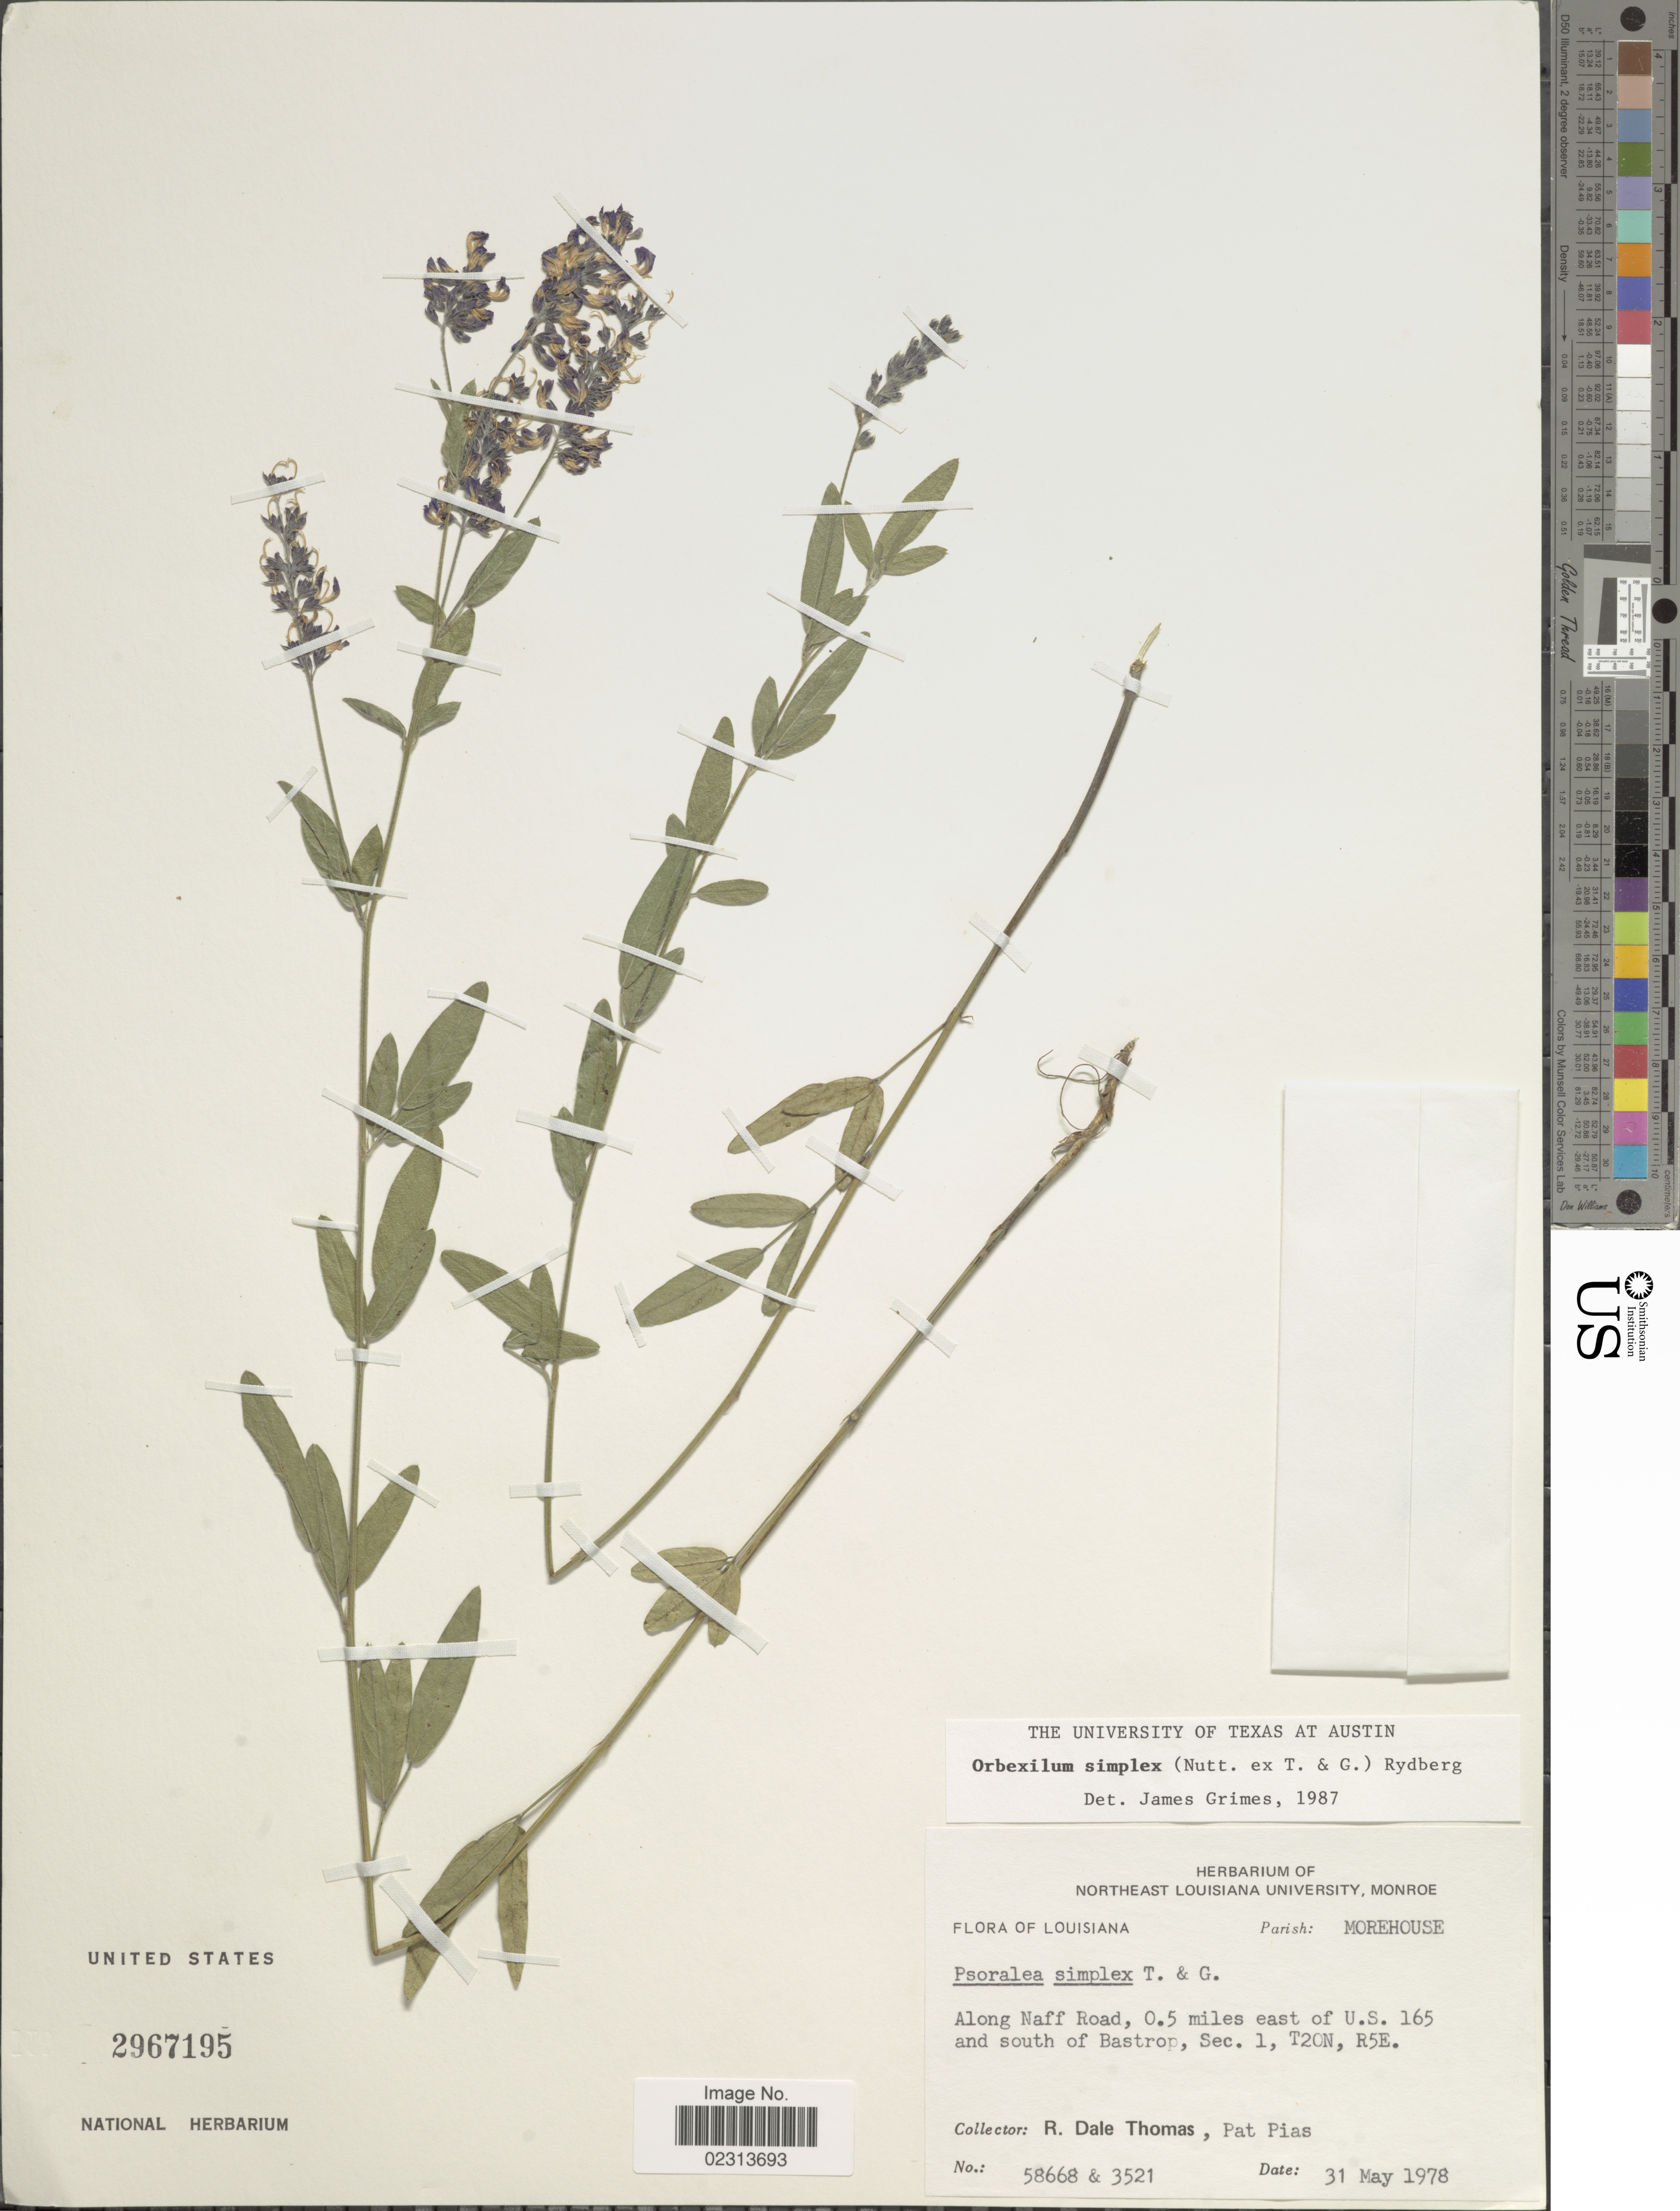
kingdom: Plantae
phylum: Tracheophyta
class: Magnoliopsida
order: Fabales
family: Fabaceae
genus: Orbexilum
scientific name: Orbexilum simplex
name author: (Nutt. ex Torr. & A. Gray) Rydb.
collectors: R. Thomas & P. Pias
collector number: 58668/3521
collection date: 1978-05-31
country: United States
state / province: Louisiana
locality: Morehouse, Along Naff Road, 0.5 miles east of U.S. 165 and south of Bastrop, Sec.1, T20N, R5E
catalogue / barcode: US 2967195